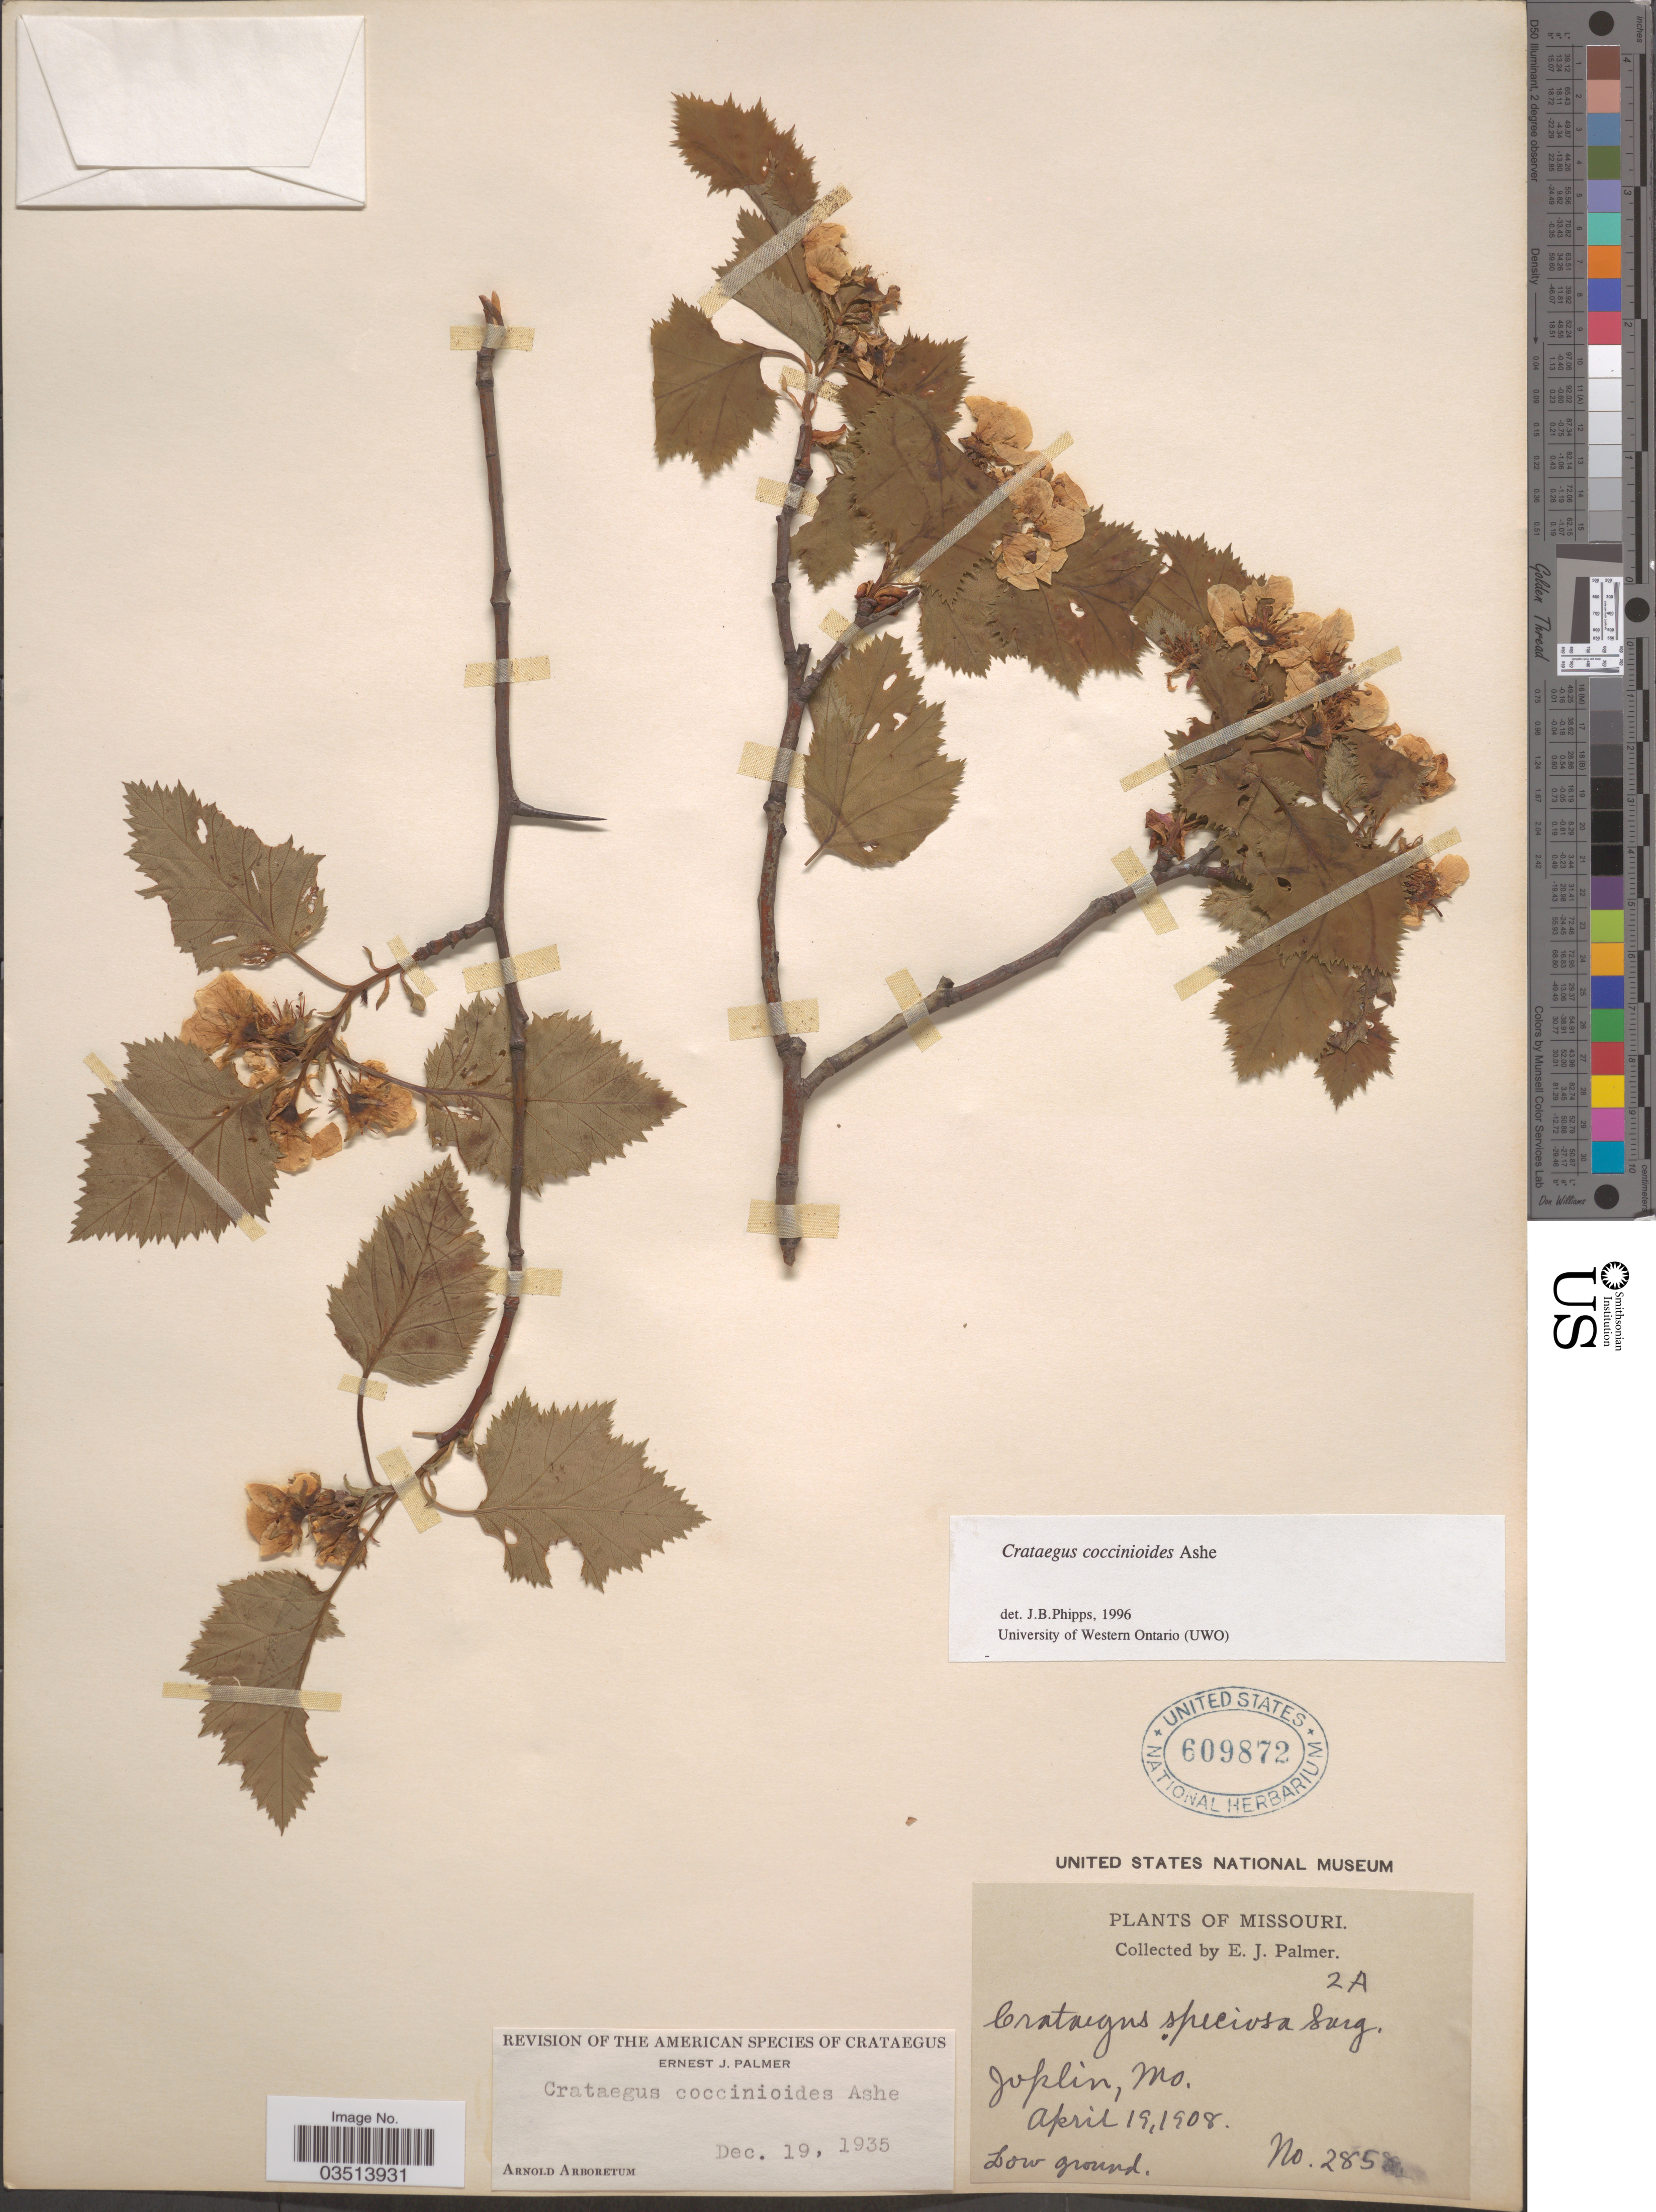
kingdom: Plantae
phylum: Tracheophyta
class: Magnoliopsida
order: Rosales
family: Rosaceae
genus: Crataegus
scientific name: Crataegus coccinioides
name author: Ashe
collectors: E. J. Palmer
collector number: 285!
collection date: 1908-04-19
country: United States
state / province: Missouri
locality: Joplin.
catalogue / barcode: US 609872